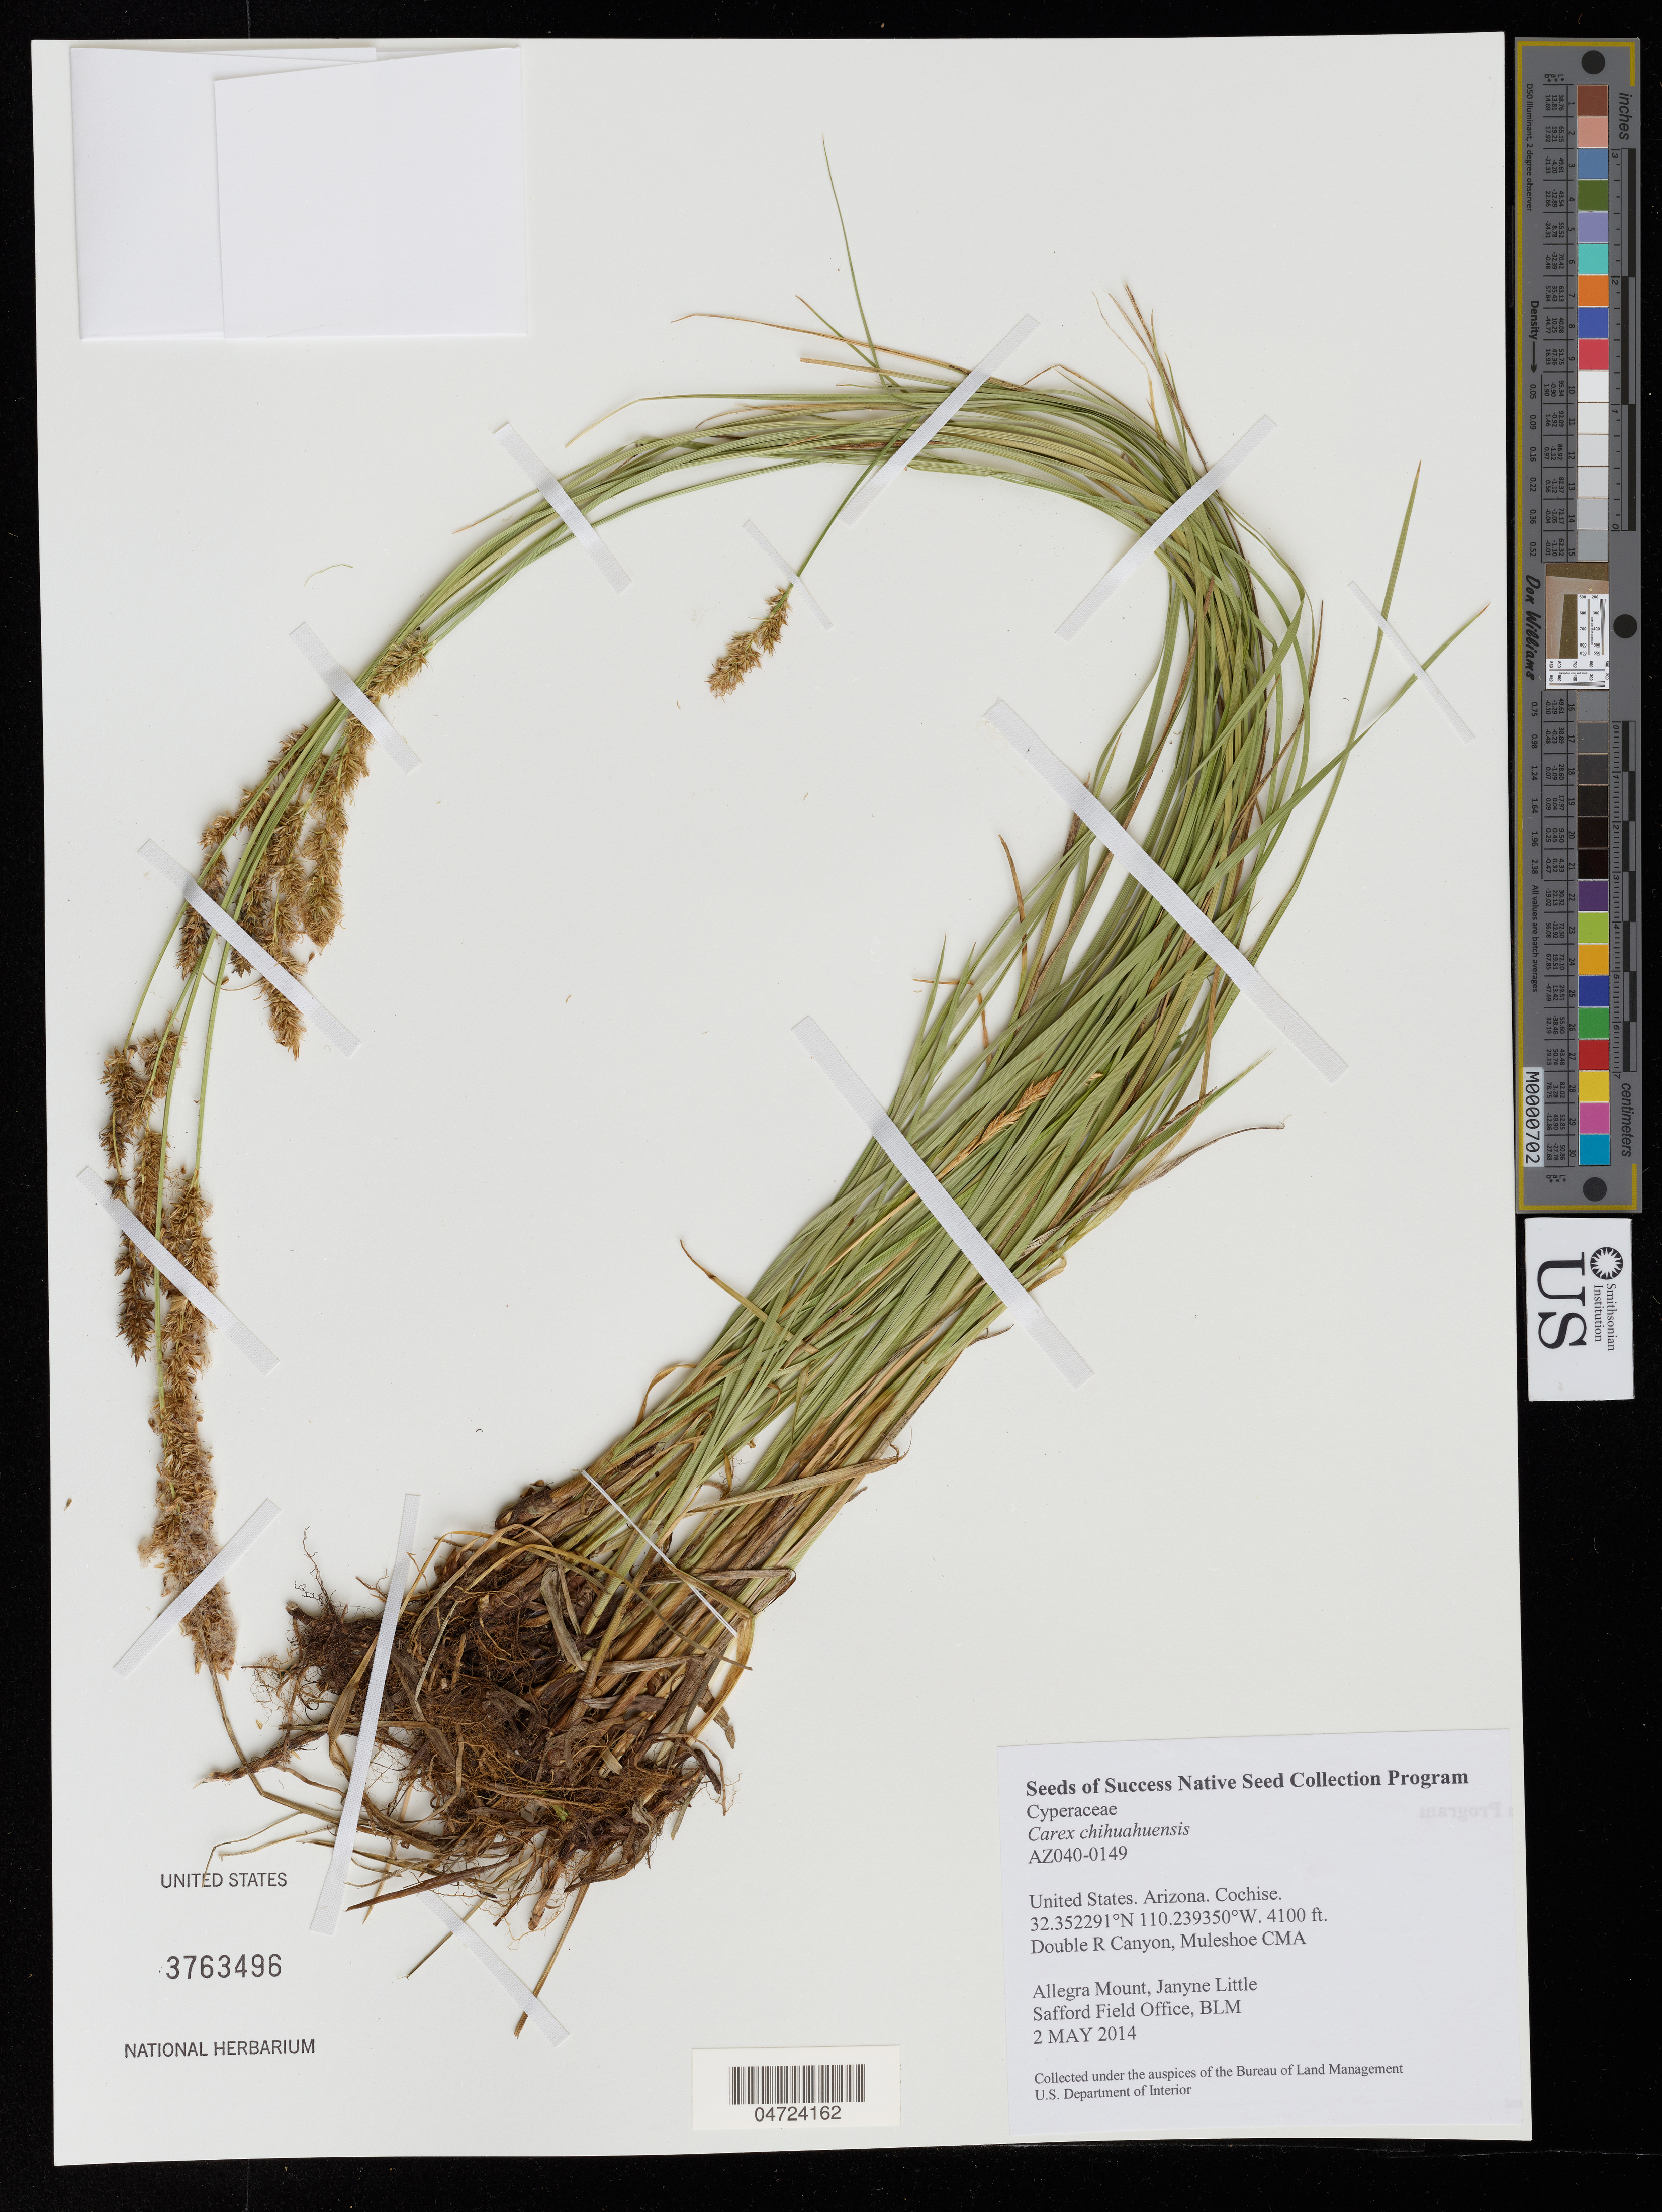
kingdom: Plantae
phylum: Tracheophyta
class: Liliopsida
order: Poales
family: Cyperaceae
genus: Carex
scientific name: Carex chihuahuensis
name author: Mack.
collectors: A. Mount & J. Little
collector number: AZ040-0149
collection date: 2014-05-02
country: United States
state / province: Arizona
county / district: Cochise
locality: Cochise. Double R Canyon, Muleshoe CMA.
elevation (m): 1250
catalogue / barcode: US 3763496